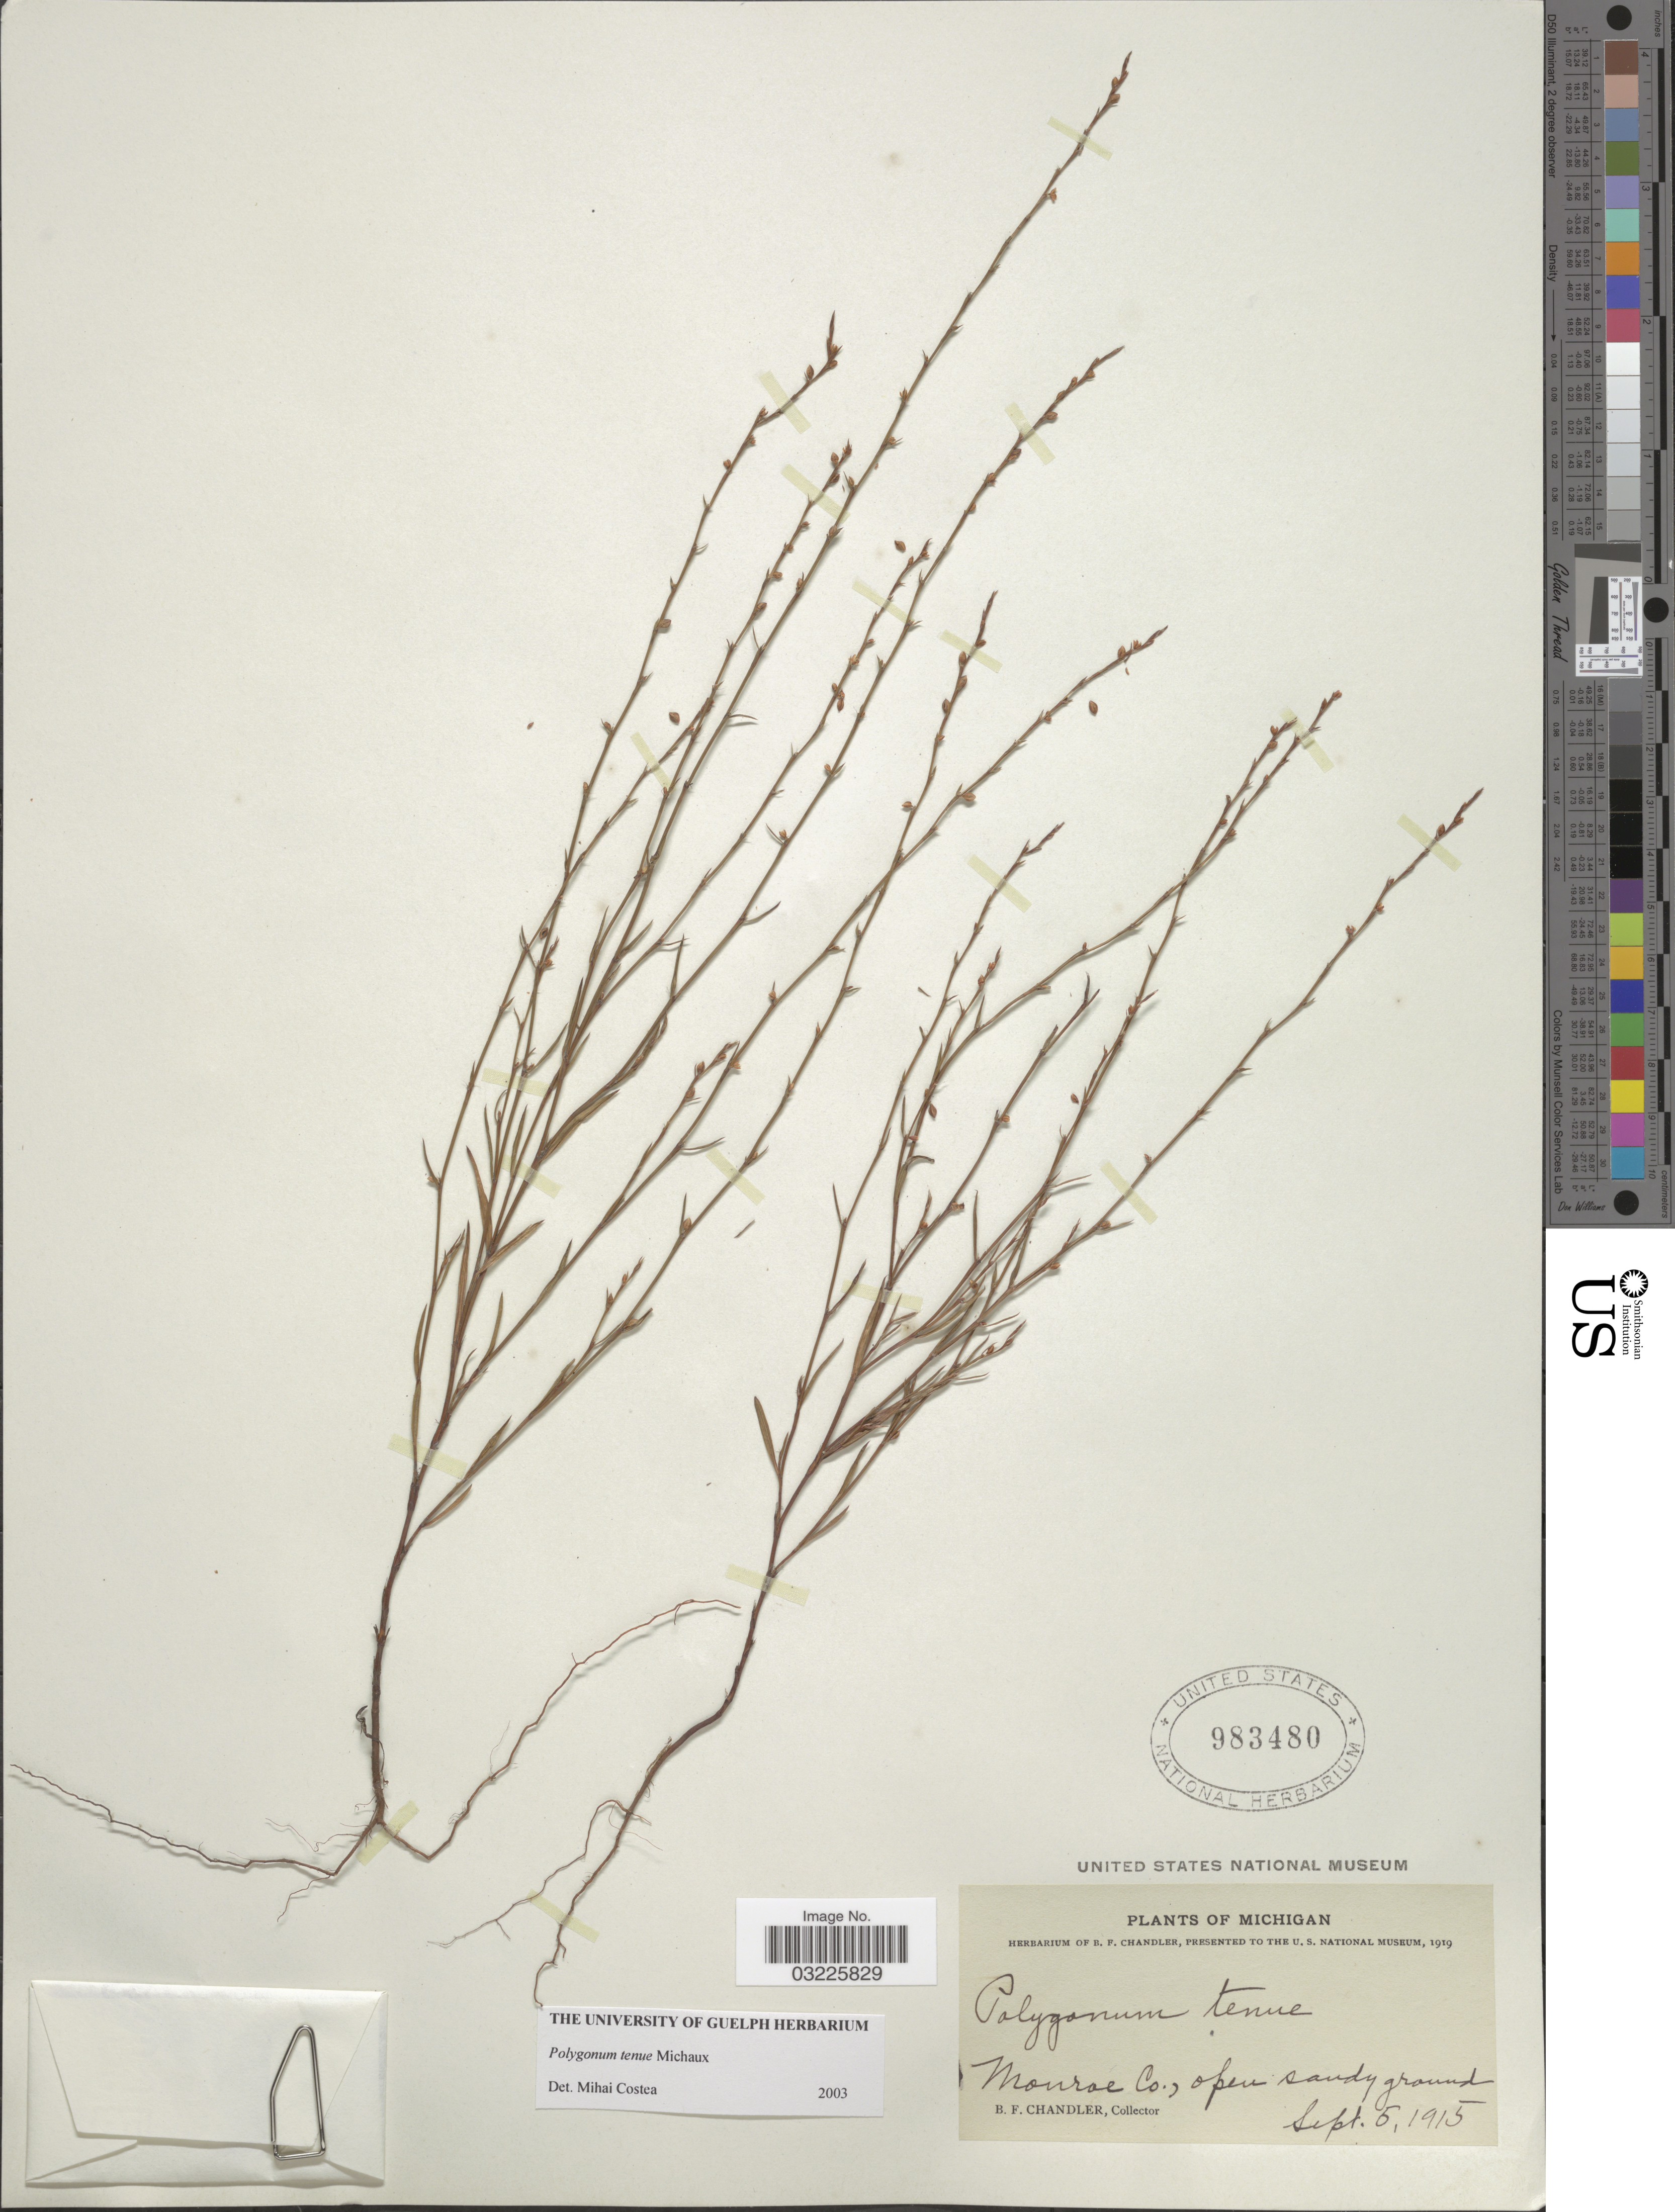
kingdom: Plantae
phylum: Tracheophyta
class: Magnoliopsida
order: Caryophyllales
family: Polygonaceae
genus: Polygonum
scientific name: Polygonum tenue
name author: F. Michx.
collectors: B. F. Chandler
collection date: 1915-09-05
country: United States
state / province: Michigan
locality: Monroe Co.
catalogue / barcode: US 983480